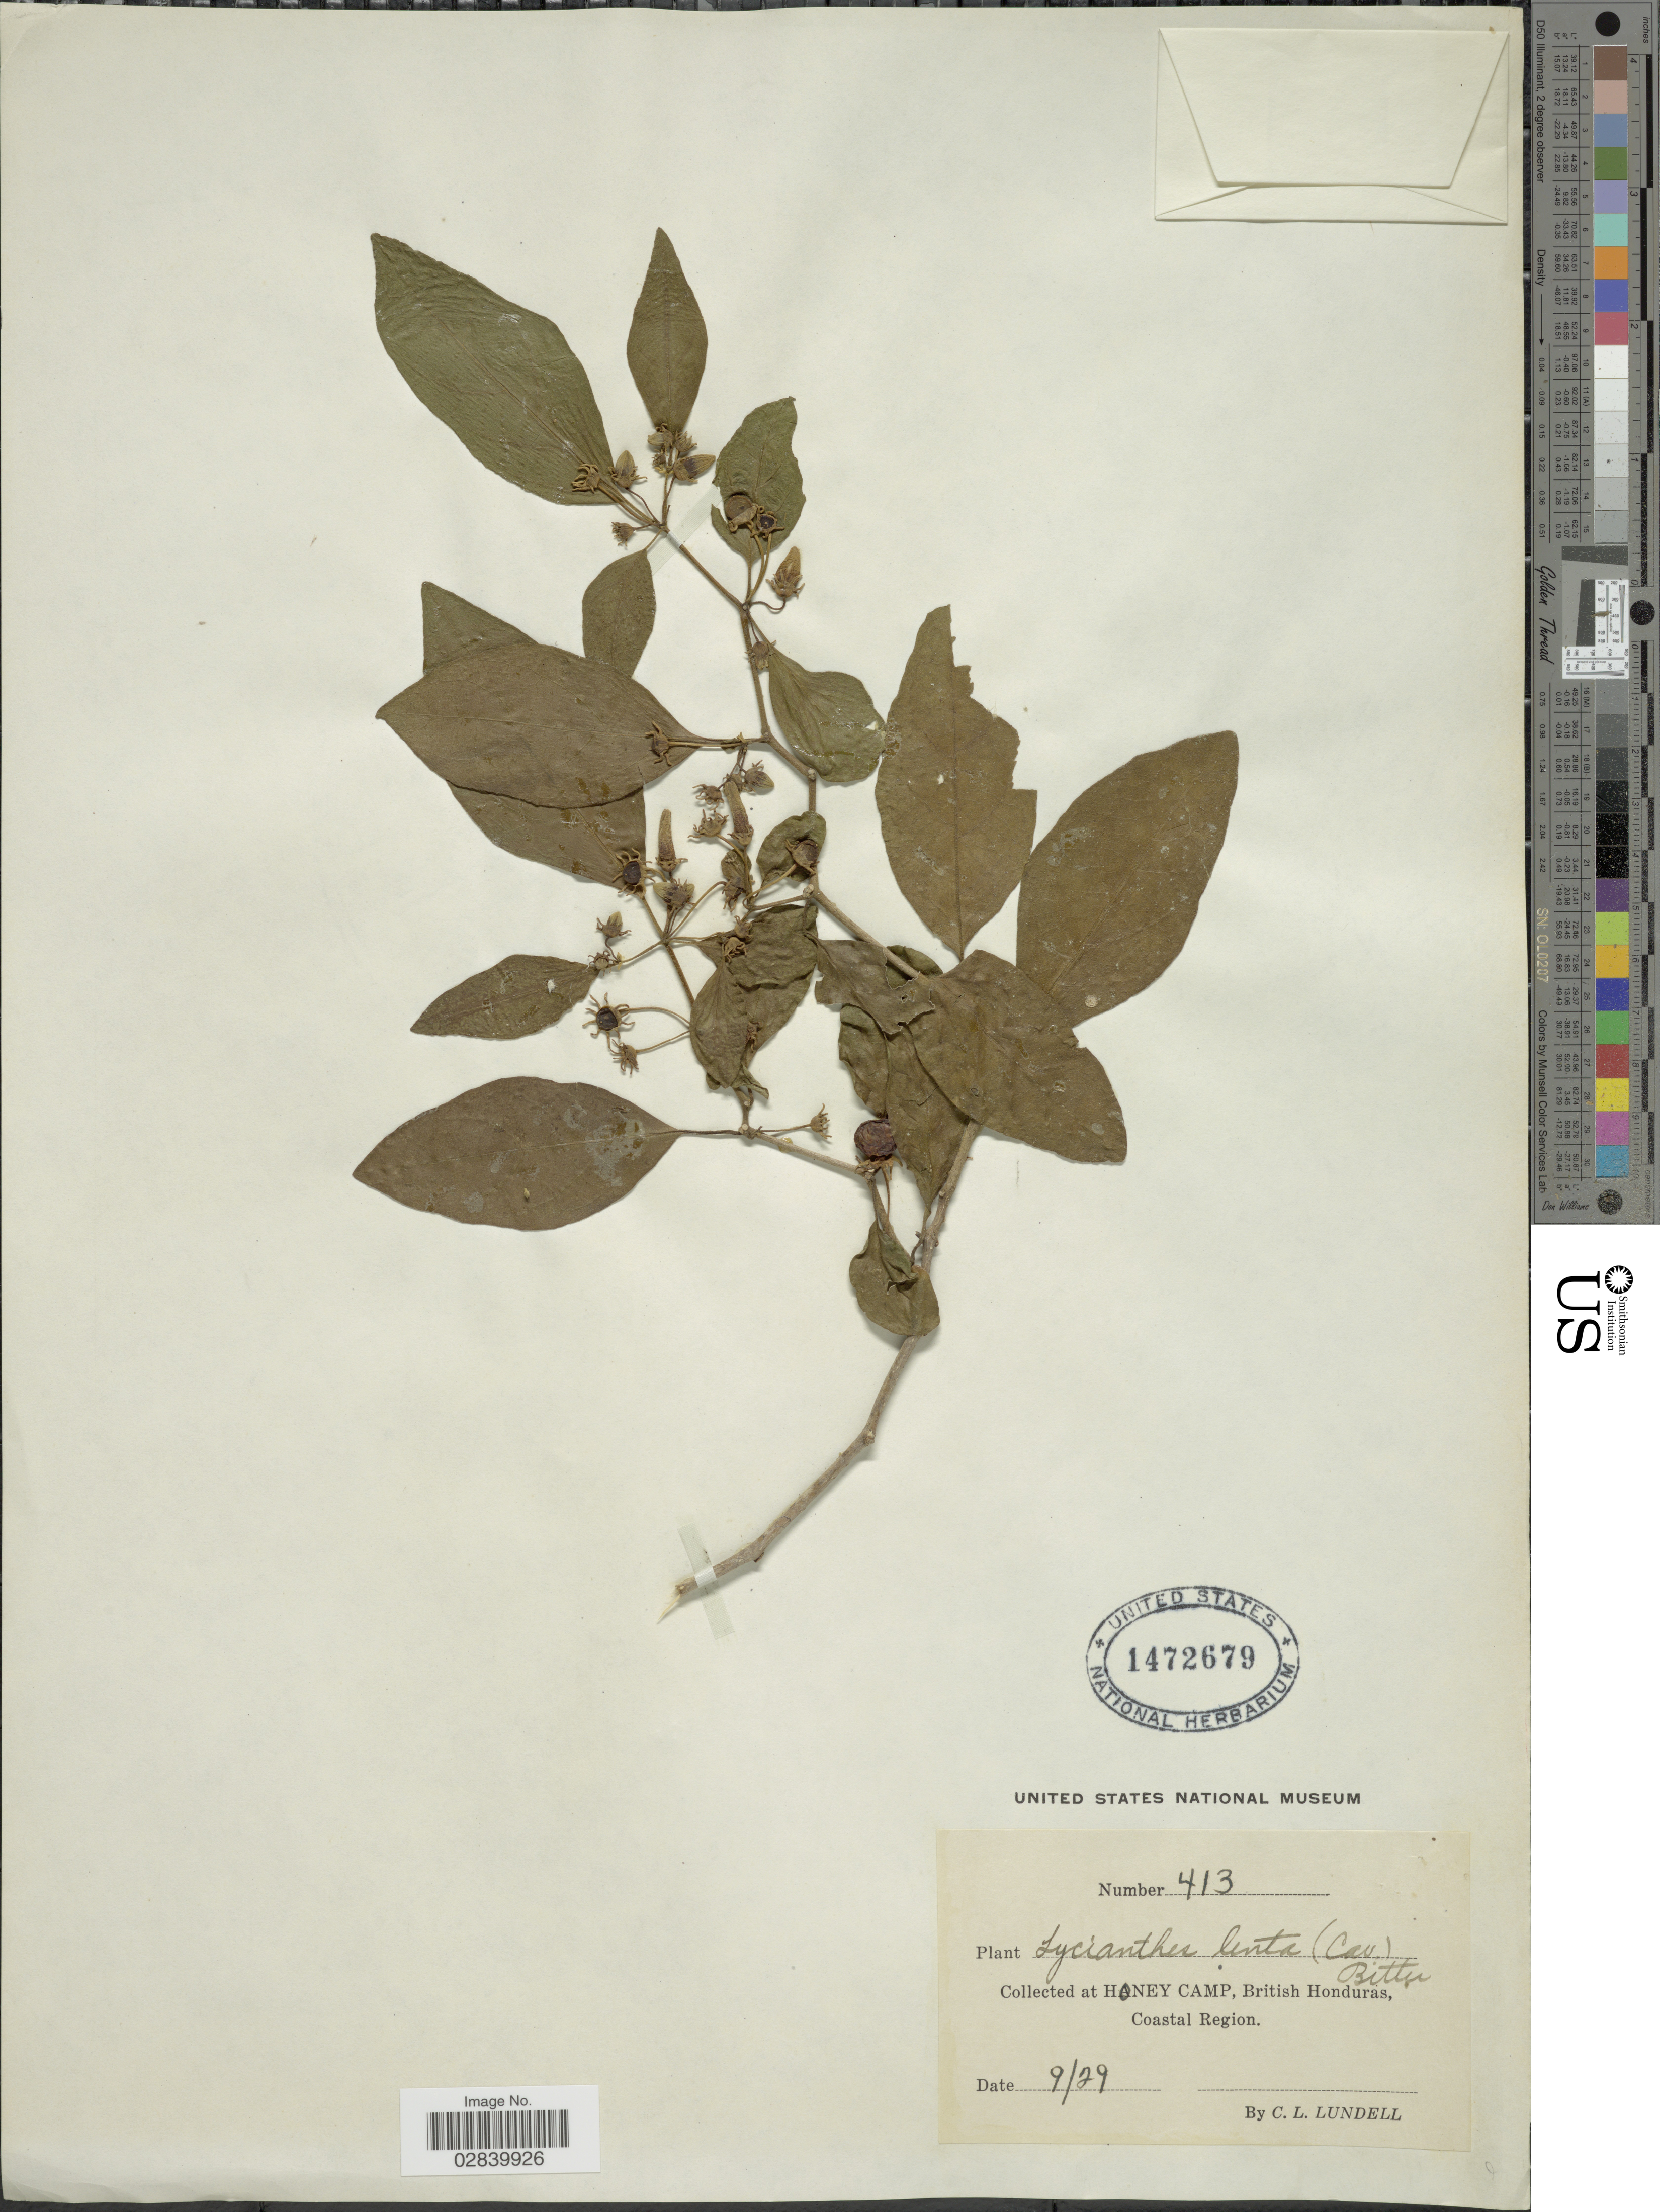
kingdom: Plantae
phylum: Tracheophyta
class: Magnoliopsida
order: Solanales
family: Solanaceae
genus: Lycianthes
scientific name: Lycianthes lenta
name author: (Cav.) Bitter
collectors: C. L. Lundell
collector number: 413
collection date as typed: Transcribed d/m/y: /9/29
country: Belize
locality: Honey Camp, British Honduras, Coastal Region.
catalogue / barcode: US 1472679